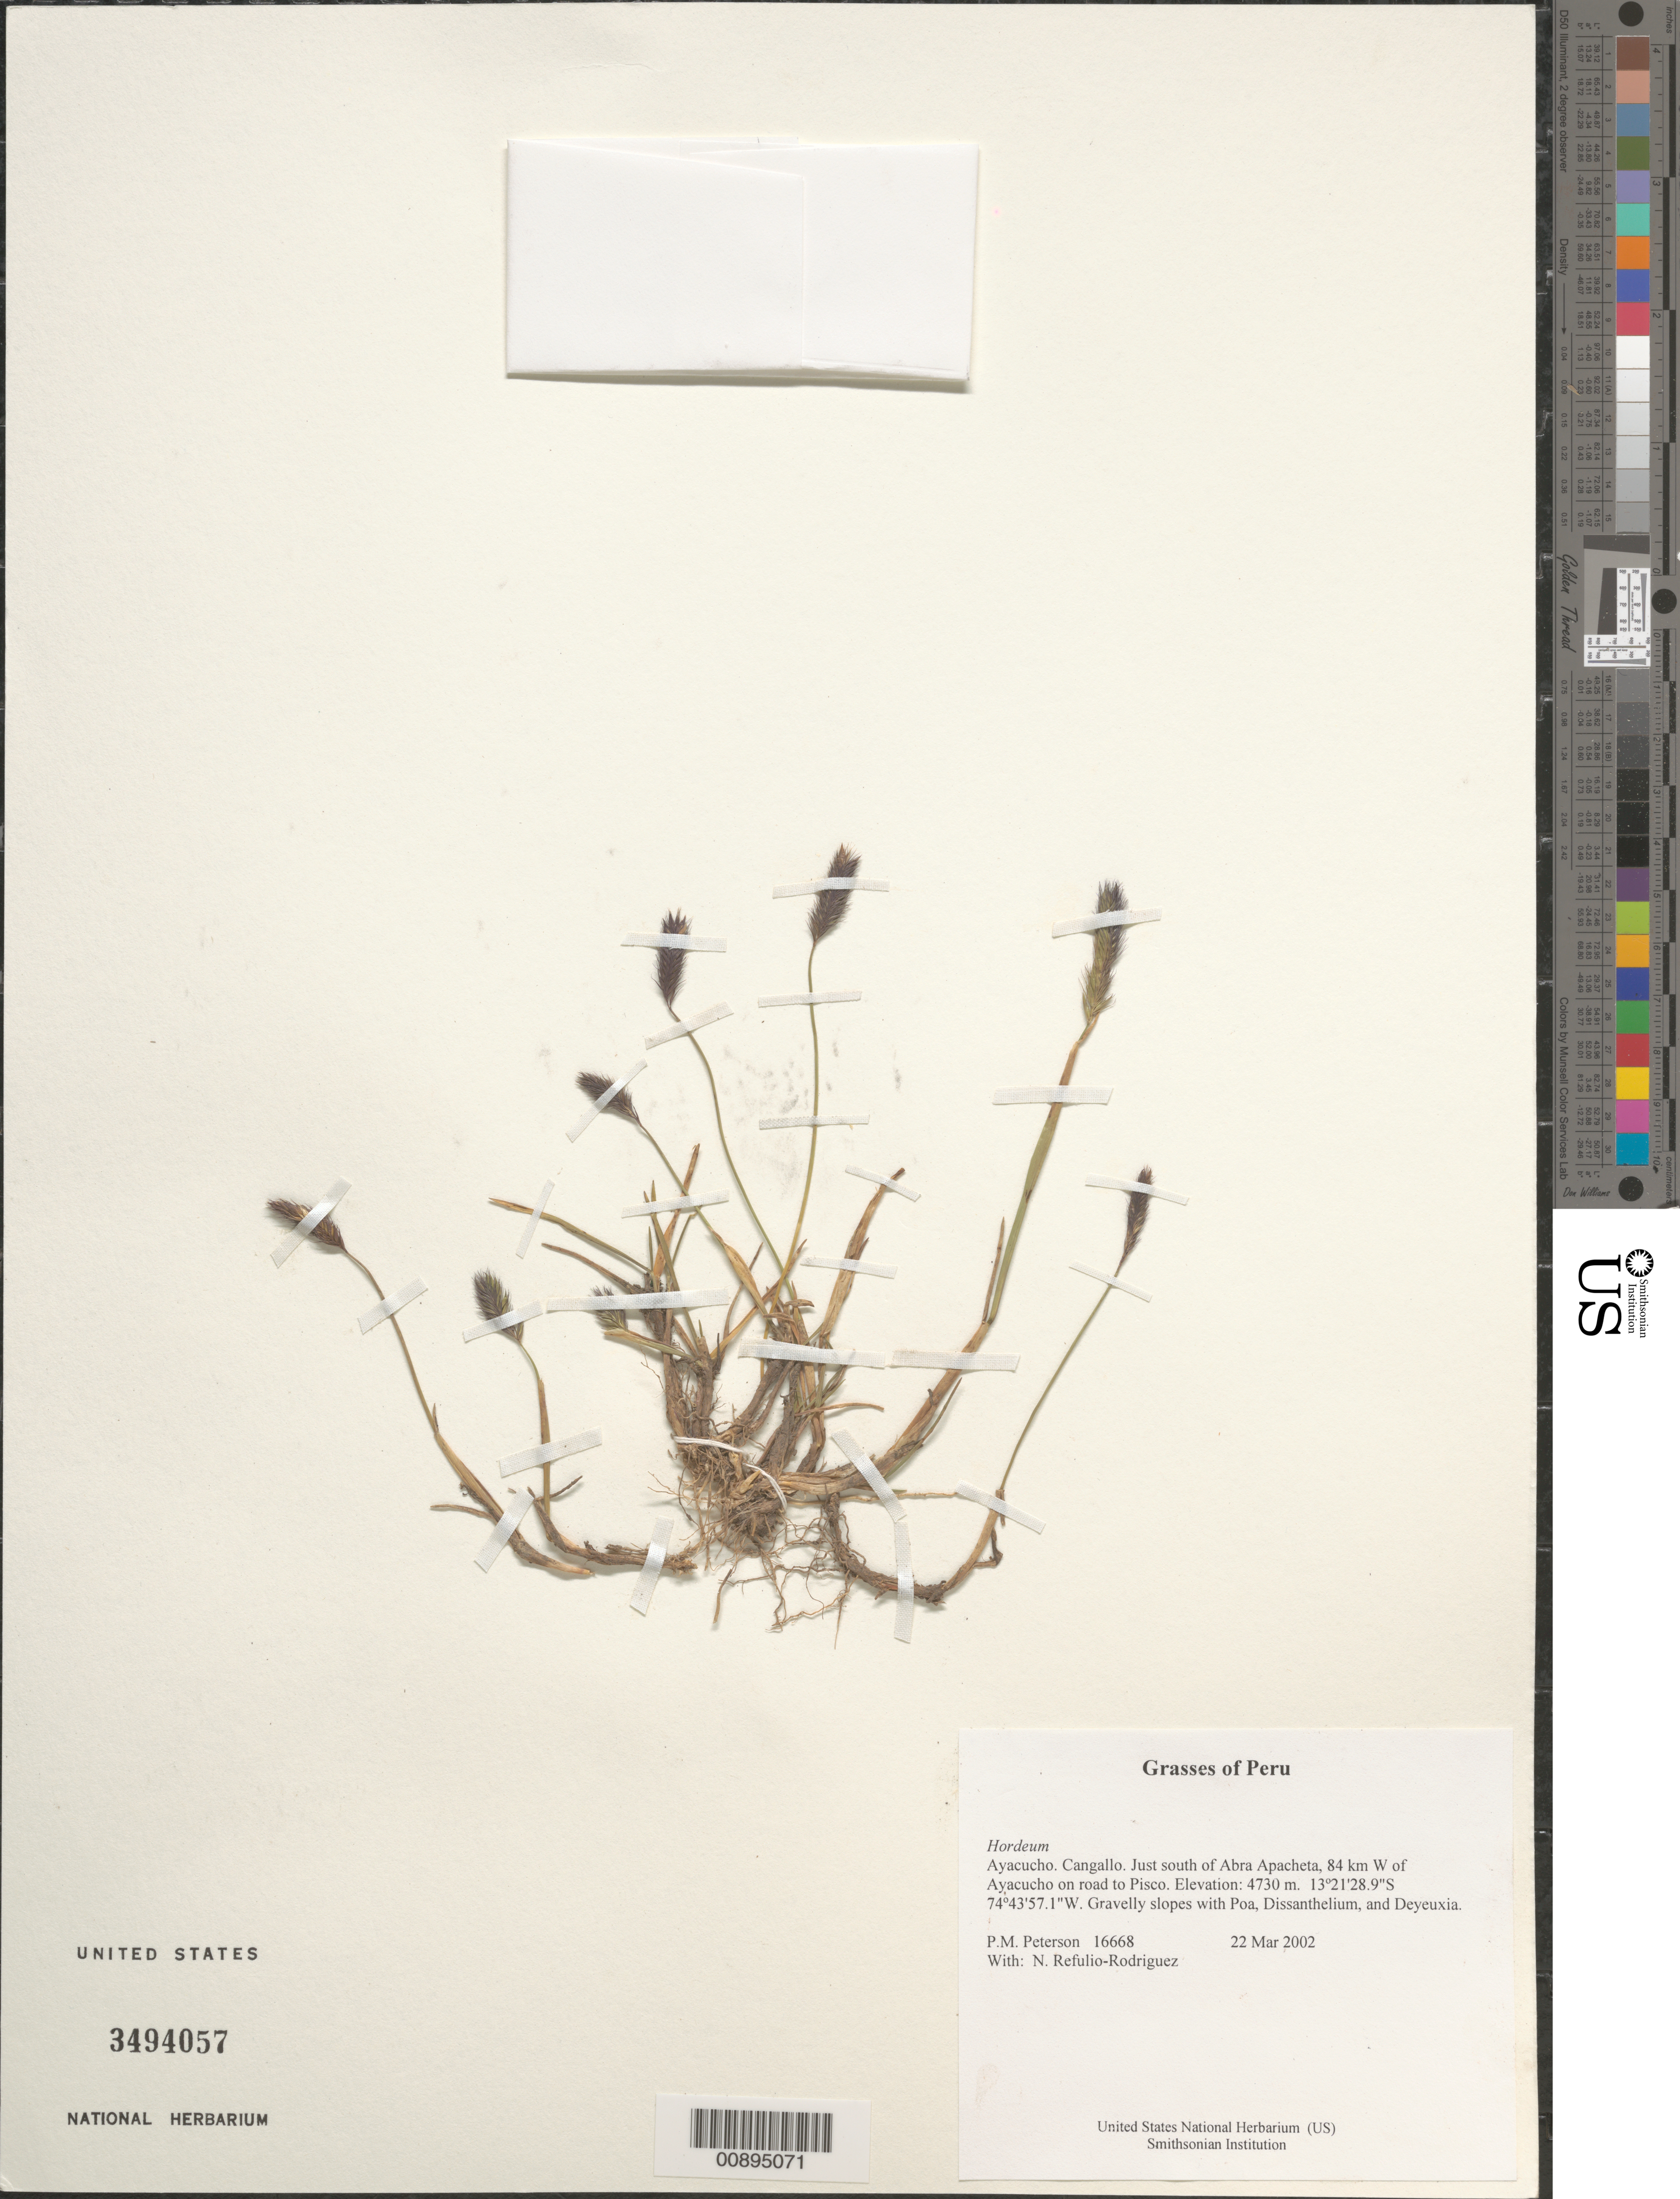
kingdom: Plantae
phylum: Tracheophyta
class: Liliopsida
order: Poales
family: Poaceae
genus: Hordeum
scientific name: Hordeum sp.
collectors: P. M. Peterson & N. Refulio-Rodríguez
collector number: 16668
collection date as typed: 22 Mar 2002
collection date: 2002-03-22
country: Peru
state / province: Ayacucho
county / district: Cangallo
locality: Just south of Abra Apacheta, 84 km W of Ayacucho on road to Pisco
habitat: Gravelly slopes with ~Poa, Dissanthelium, and Deyeuxia~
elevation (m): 4730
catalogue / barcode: US 3494057